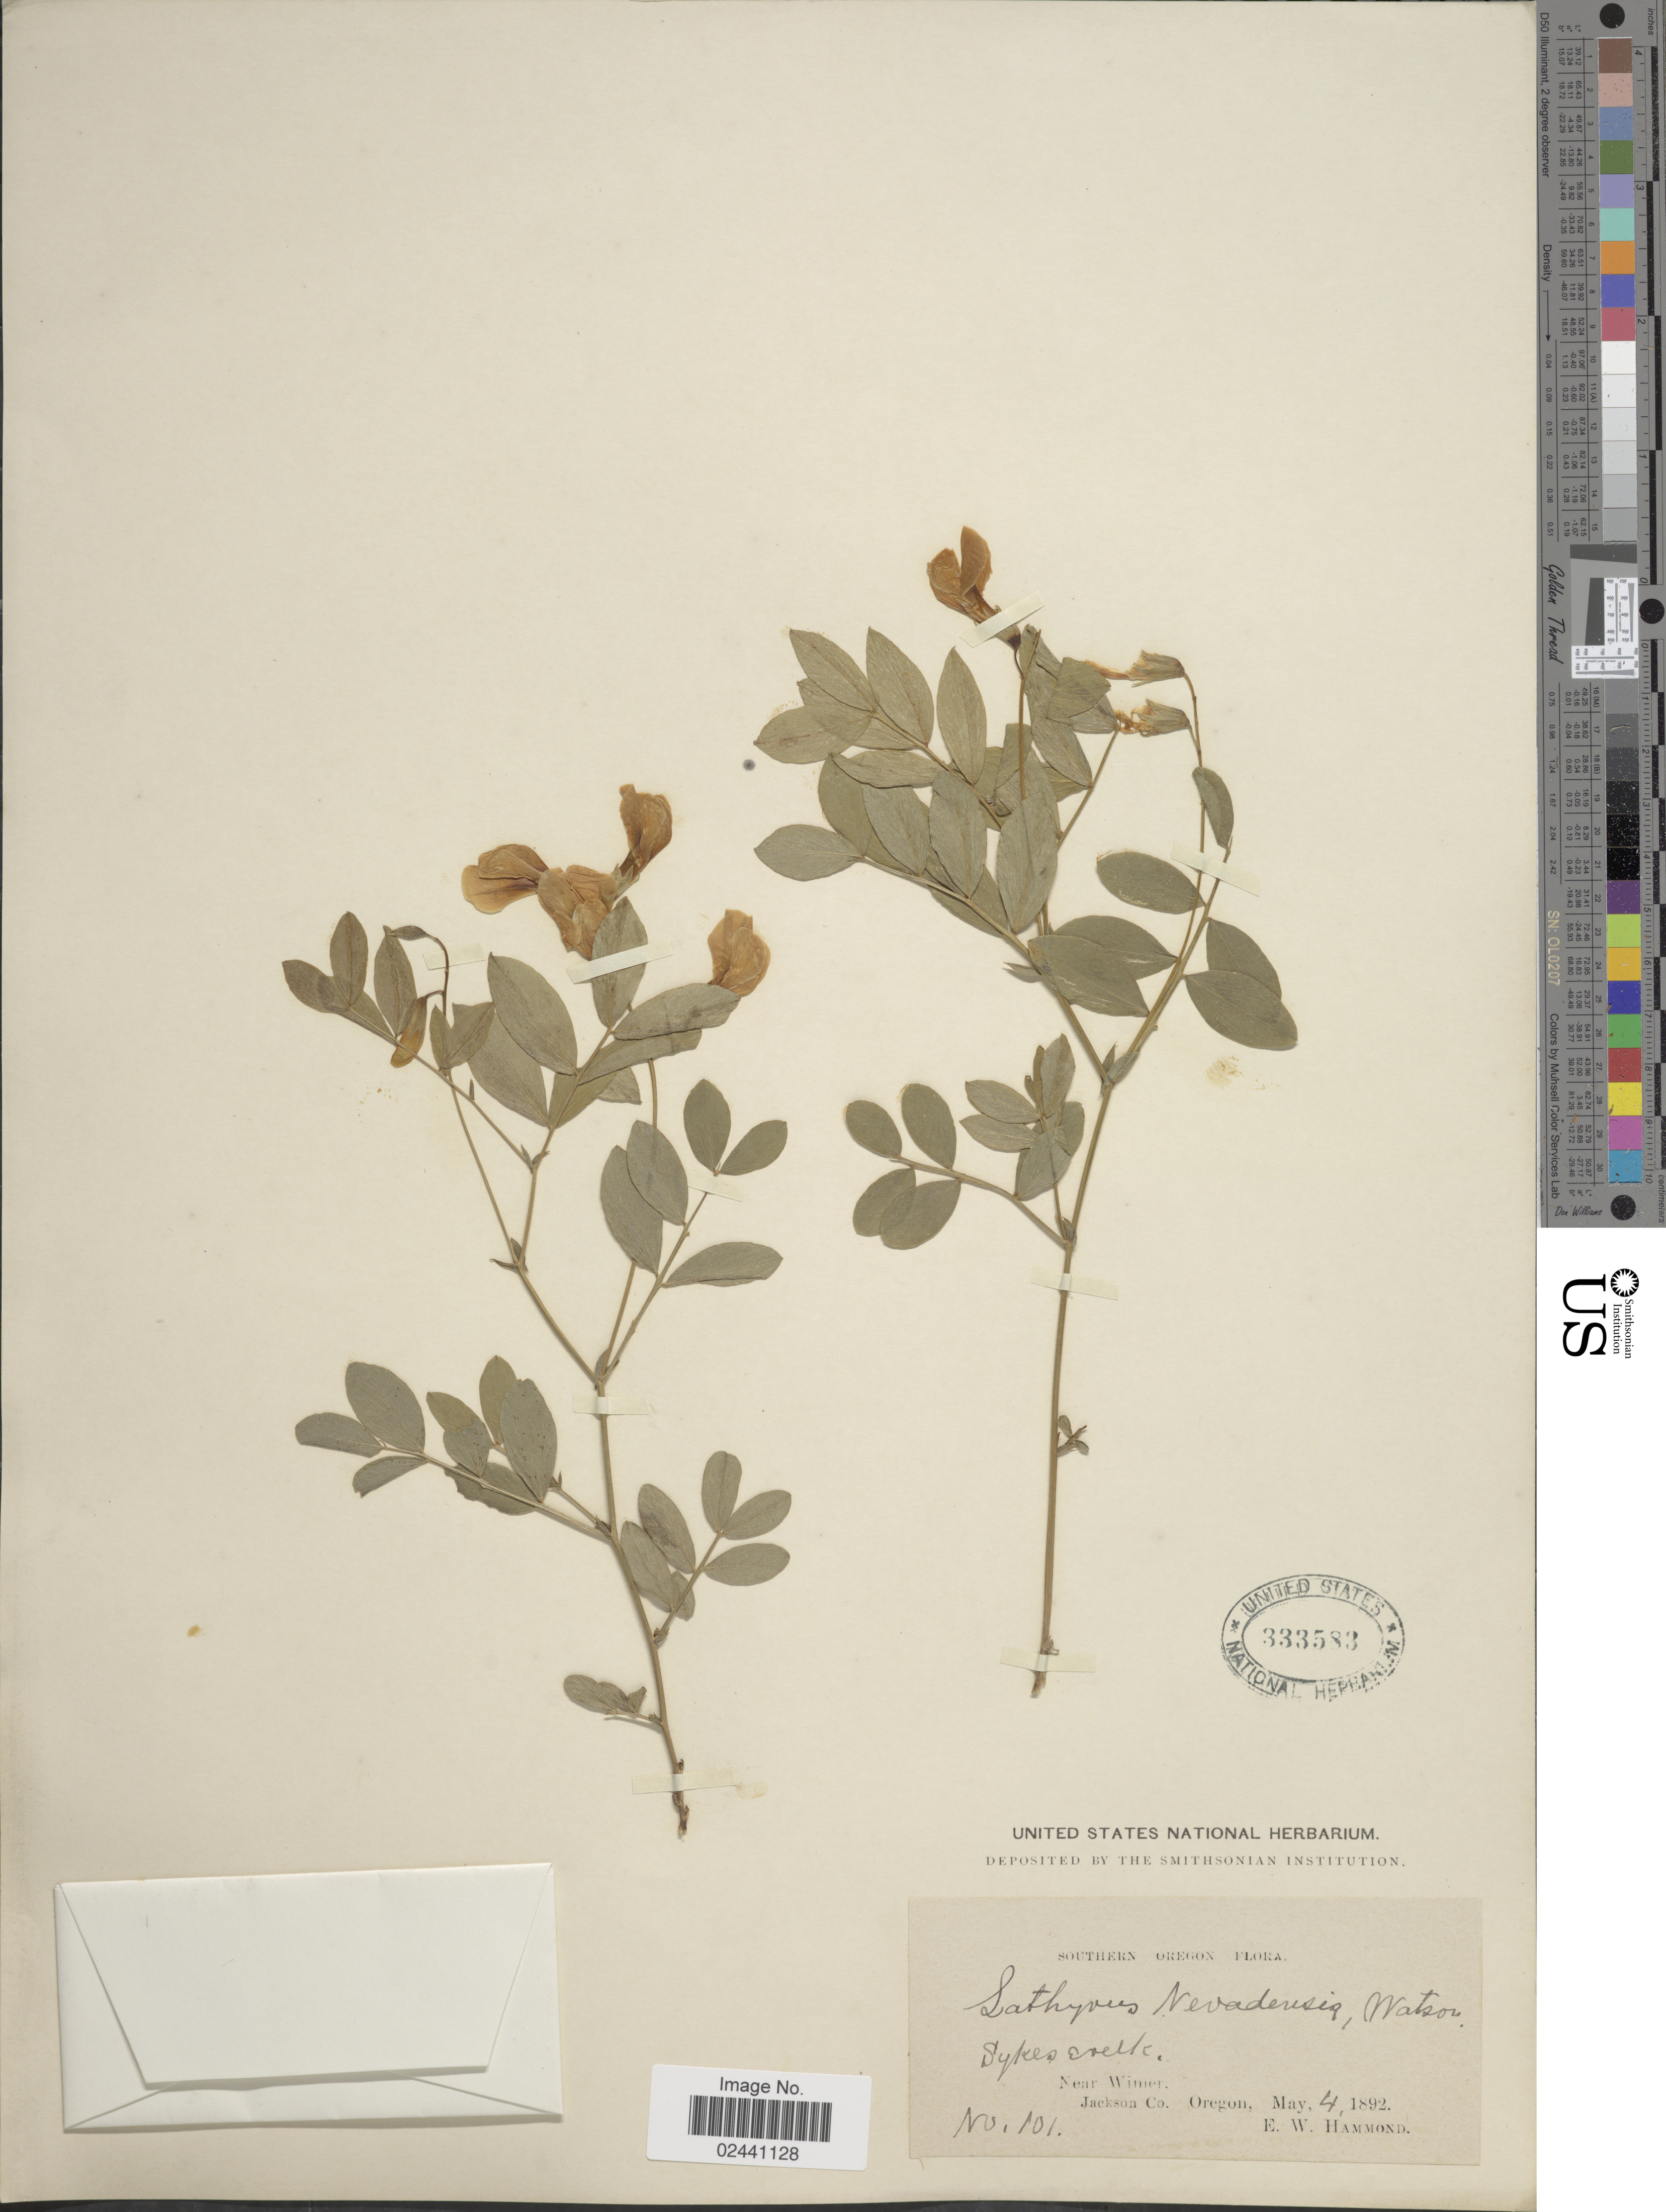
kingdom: Plantae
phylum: Tracheophyta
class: Magnoliopsida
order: Fabales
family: Fabaceae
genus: Lathyrus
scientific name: Lathyrus nevadensis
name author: S. Watson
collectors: E. Hammond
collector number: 101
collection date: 1892-05-04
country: United States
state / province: Oregon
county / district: Jackson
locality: Southern Oregon. Sykes creek. Near Wimer. Jackson Co.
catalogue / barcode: US 333583